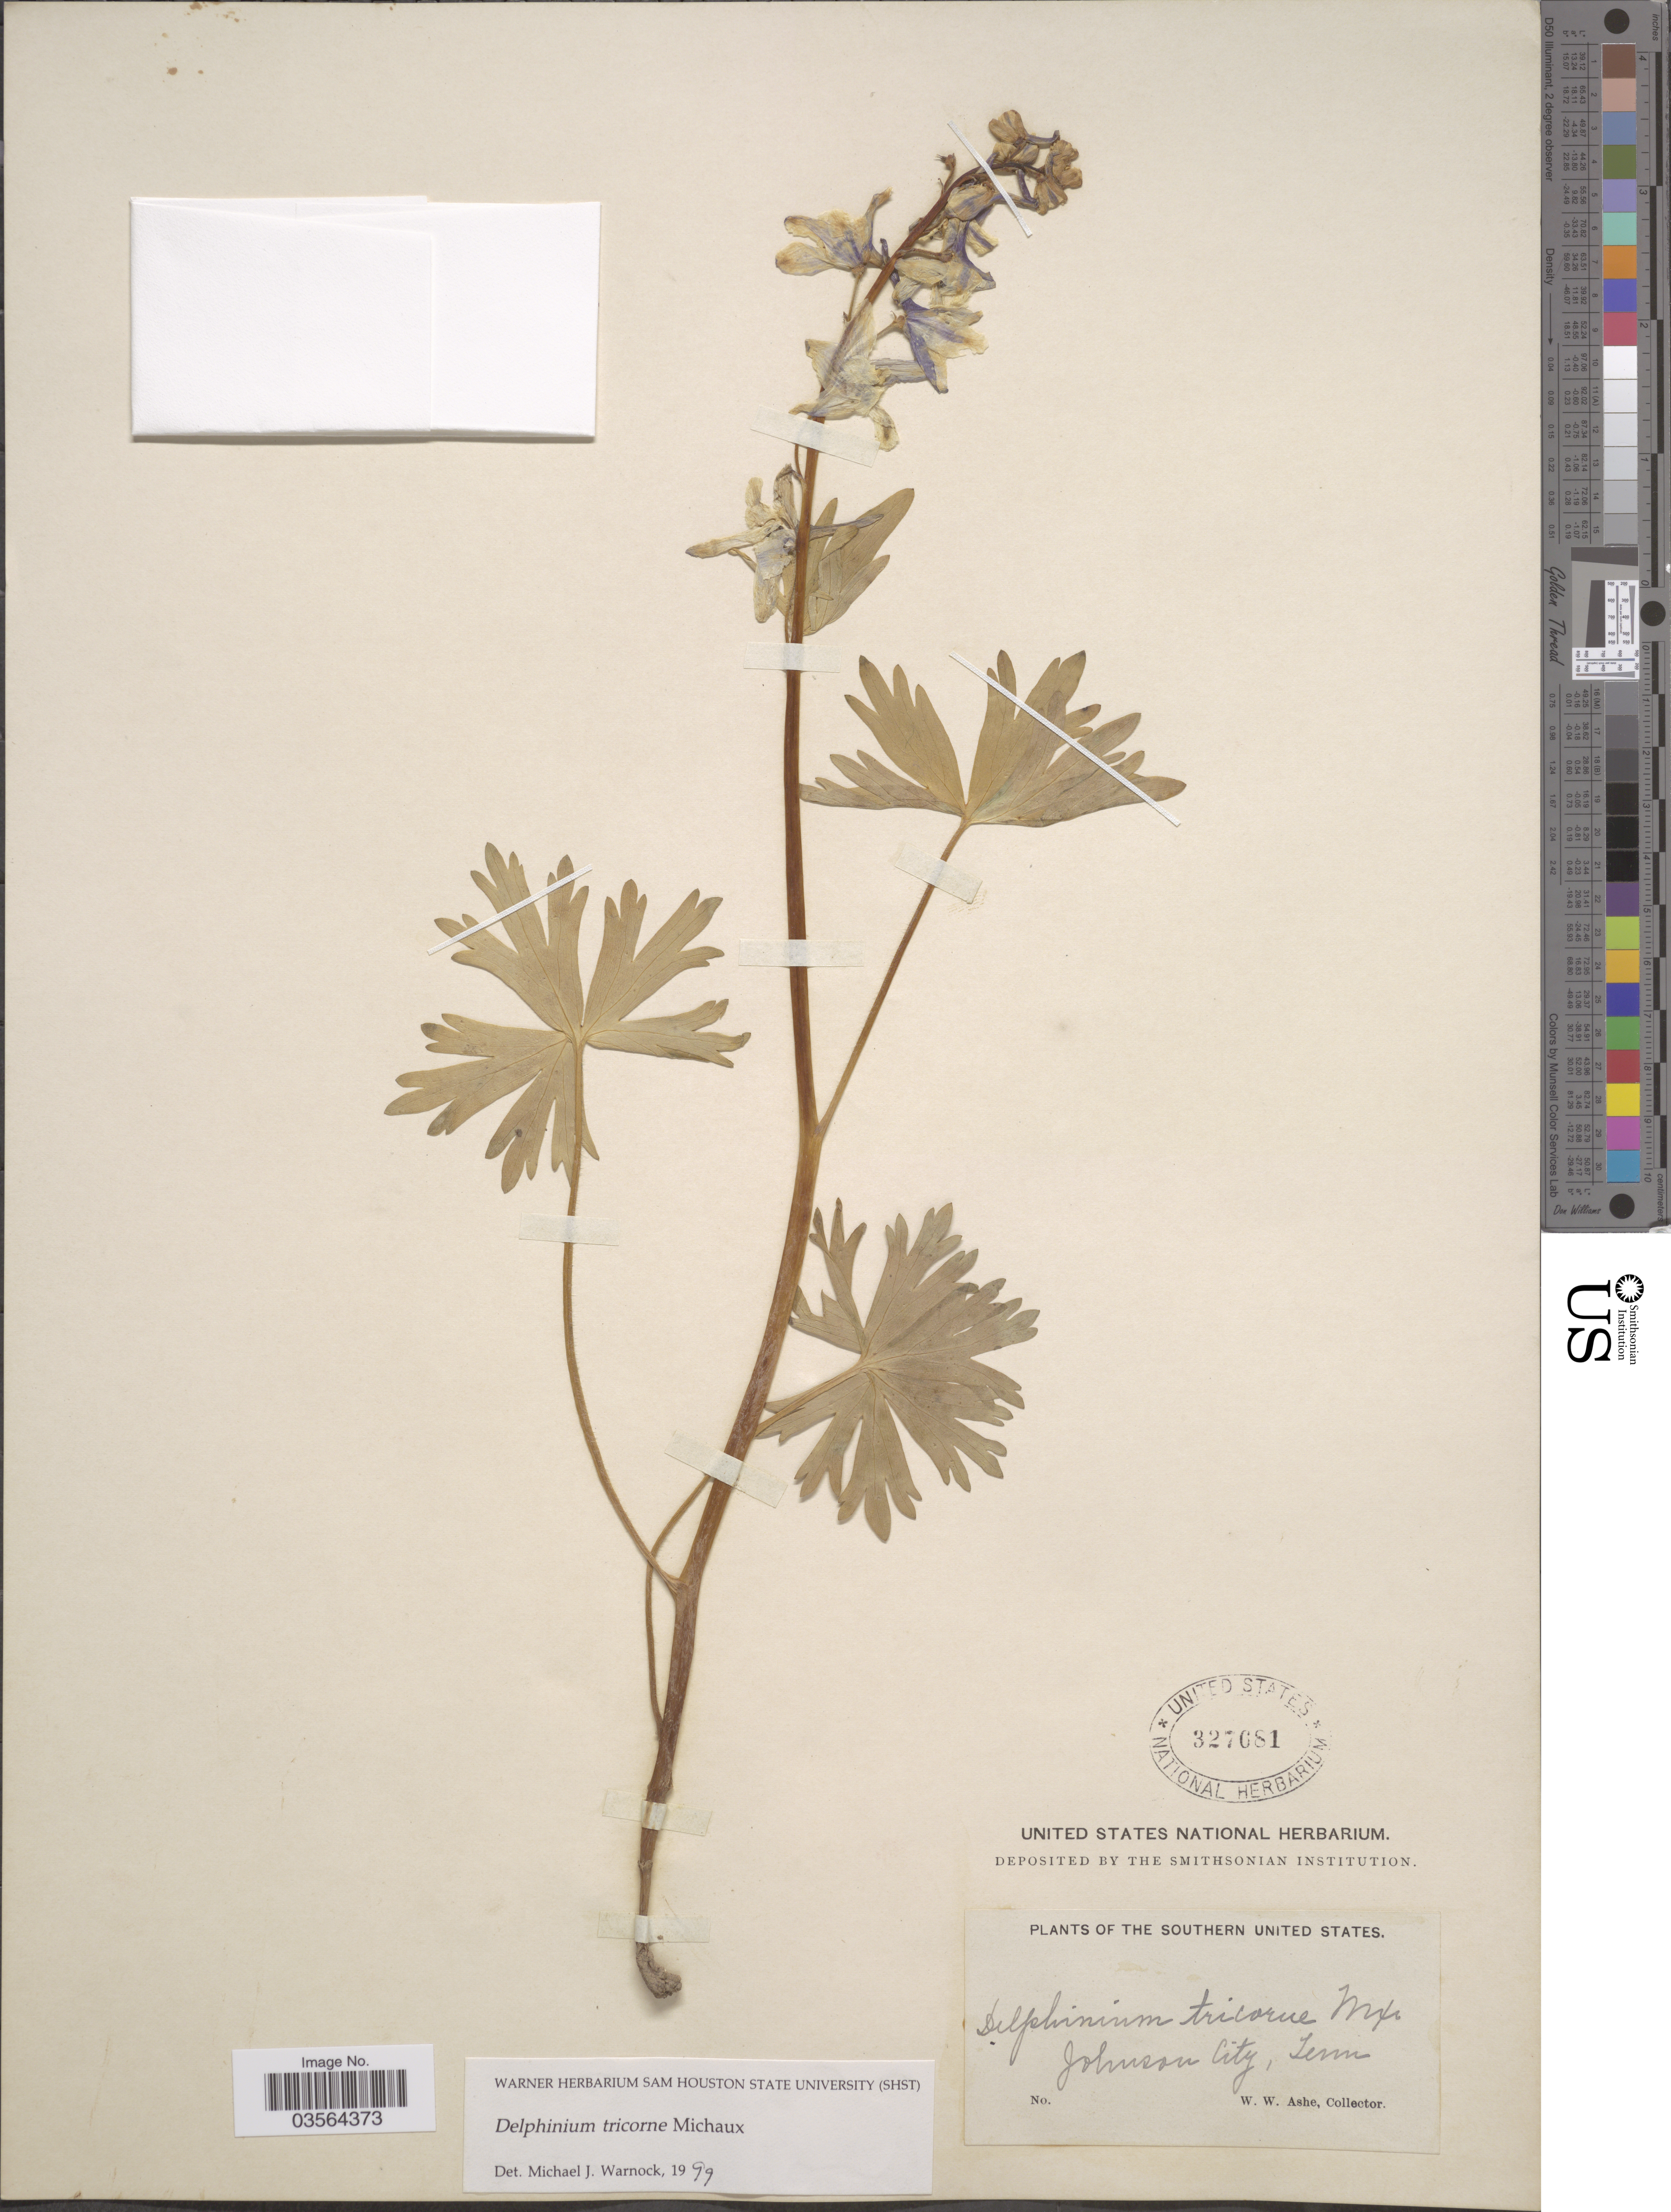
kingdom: Plantae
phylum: Tracheophyta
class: Magnoliopsida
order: Ranunculales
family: Ranunculaceae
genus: Delphinium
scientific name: Delphinium tricorne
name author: Michx.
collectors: W. W. Ashe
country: United States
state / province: Tennessee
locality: The Southern United States. Johnson City.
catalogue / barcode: US 327081